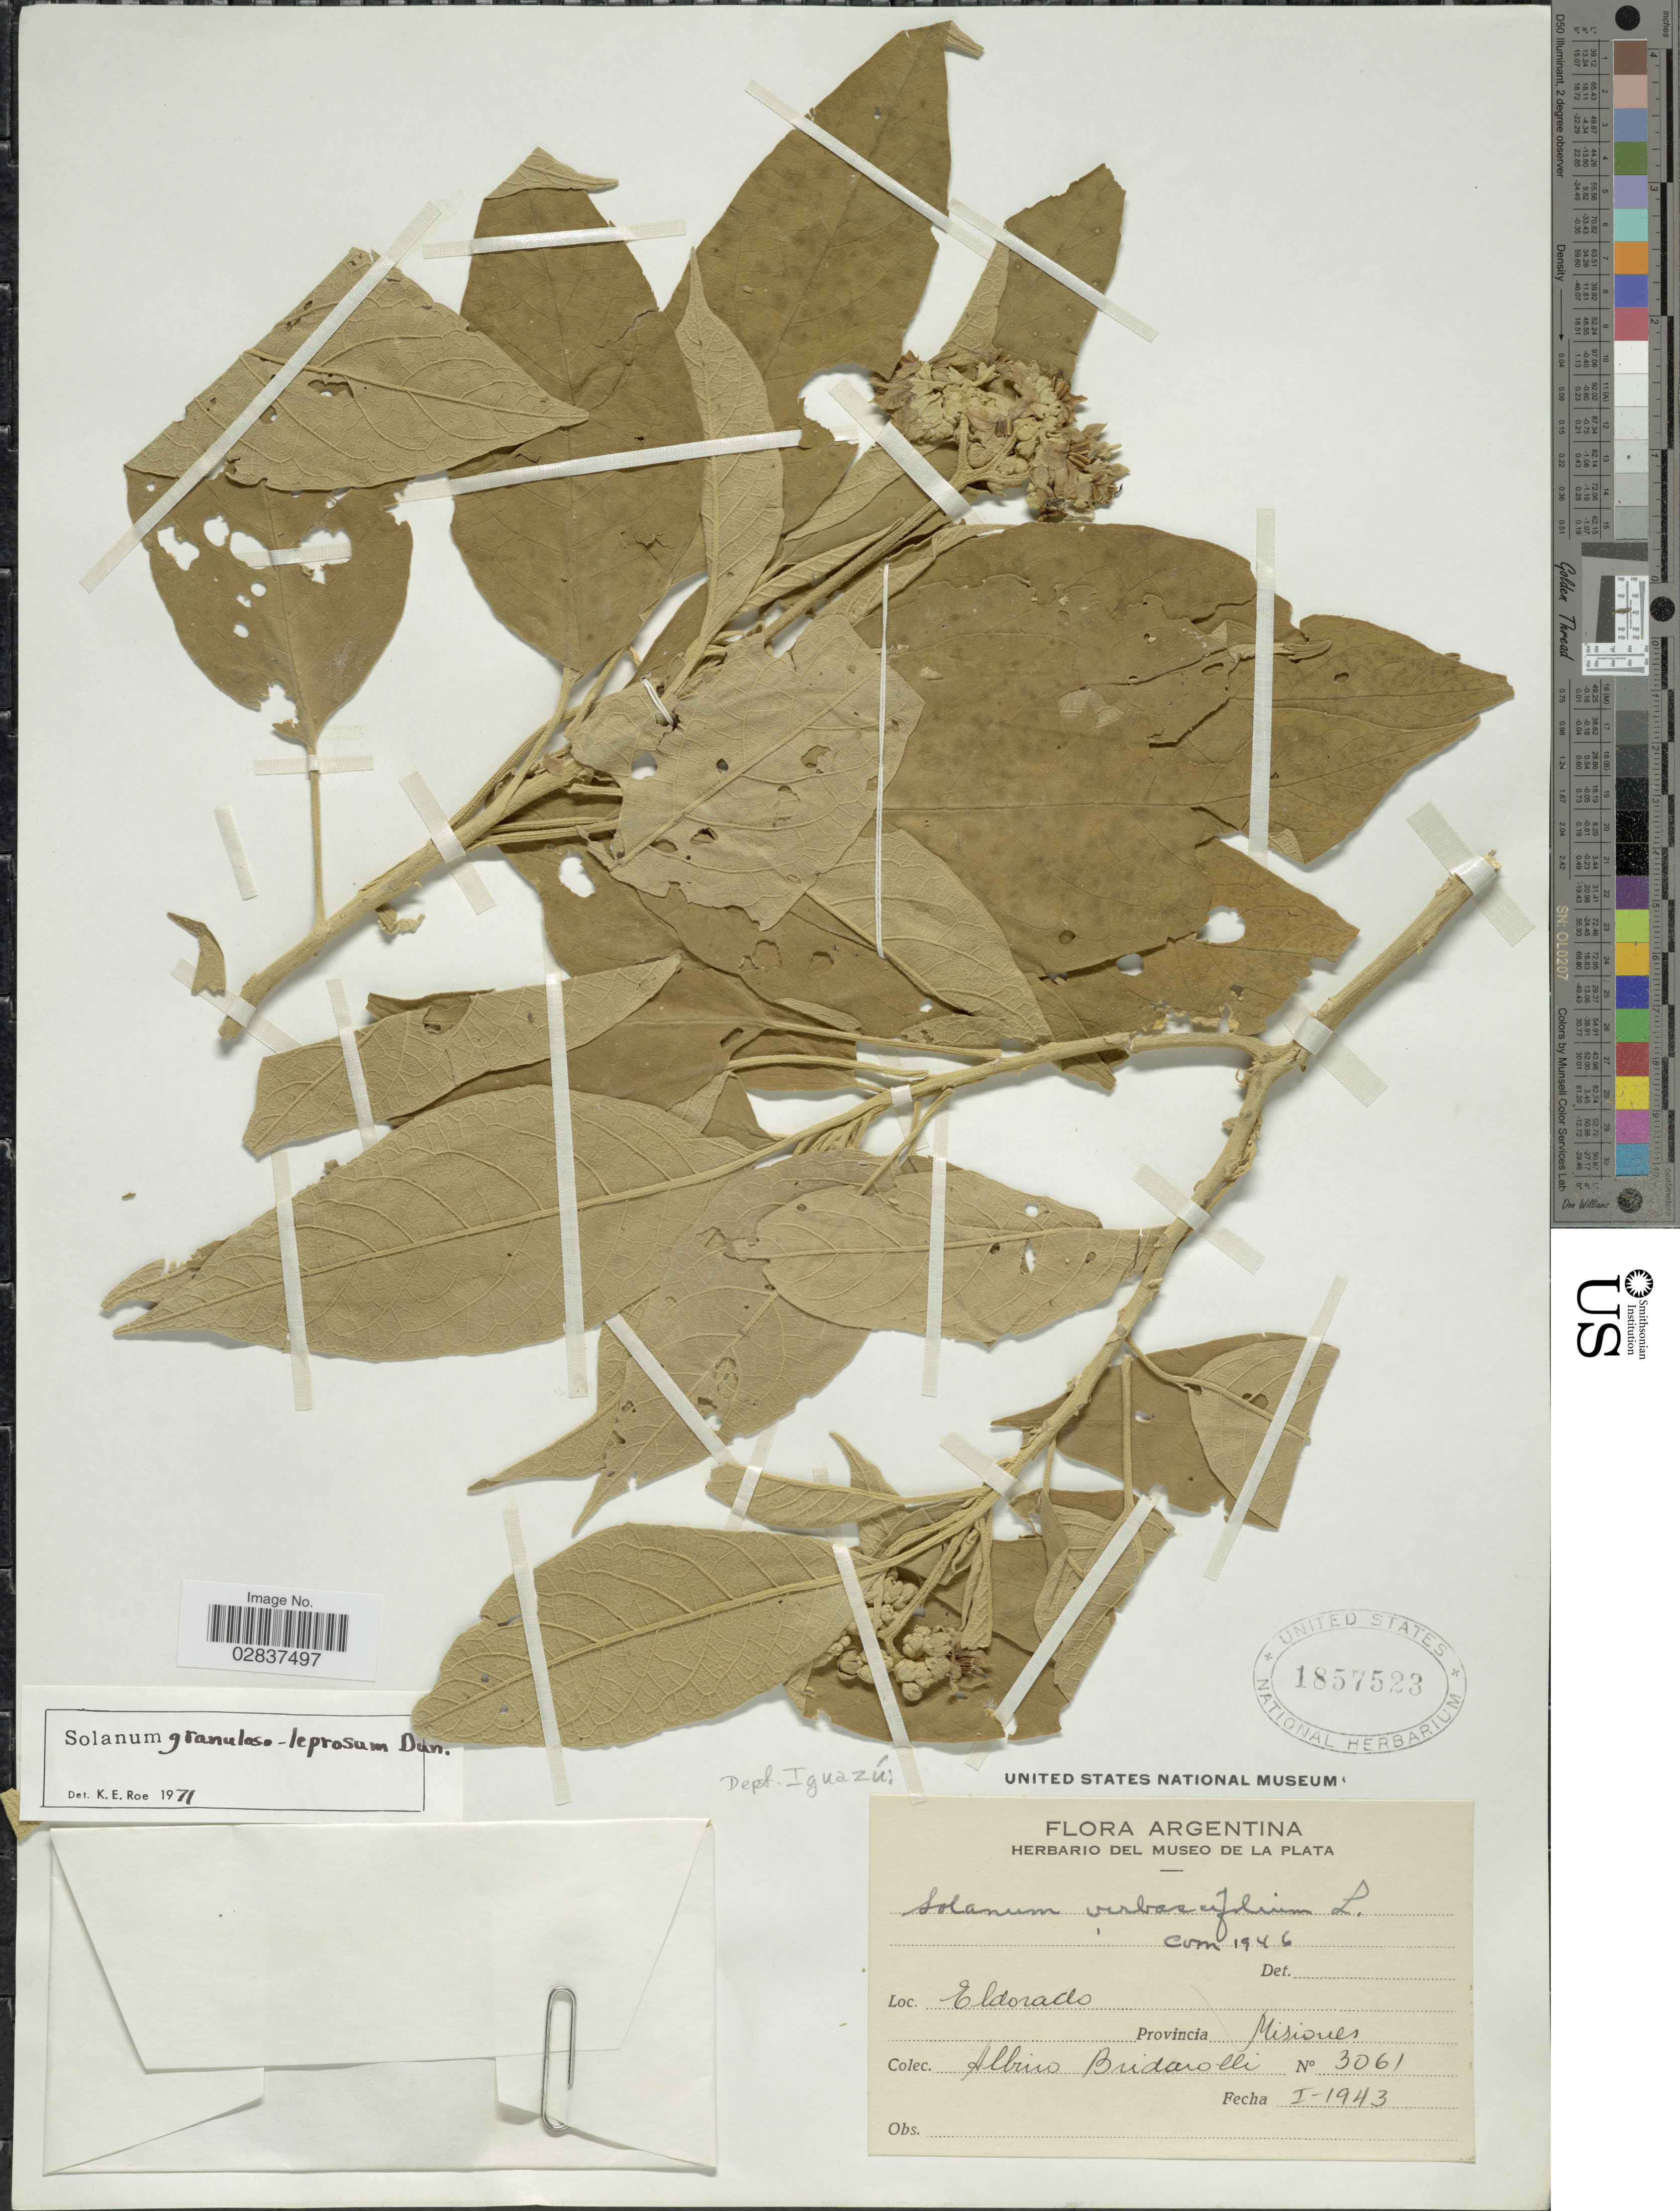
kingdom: Plantae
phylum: Tracheophyta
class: Magnoliopsida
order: Solanales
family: Solanaceae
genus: Solanum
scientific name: Solanum granuloso-leprosum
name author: Dunal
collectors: A. Bridarolli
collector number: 3061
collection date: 1943-01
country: Argentina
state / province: Misiones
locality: Eldorado. Dept. Iguazú.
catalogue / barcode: US 1857523